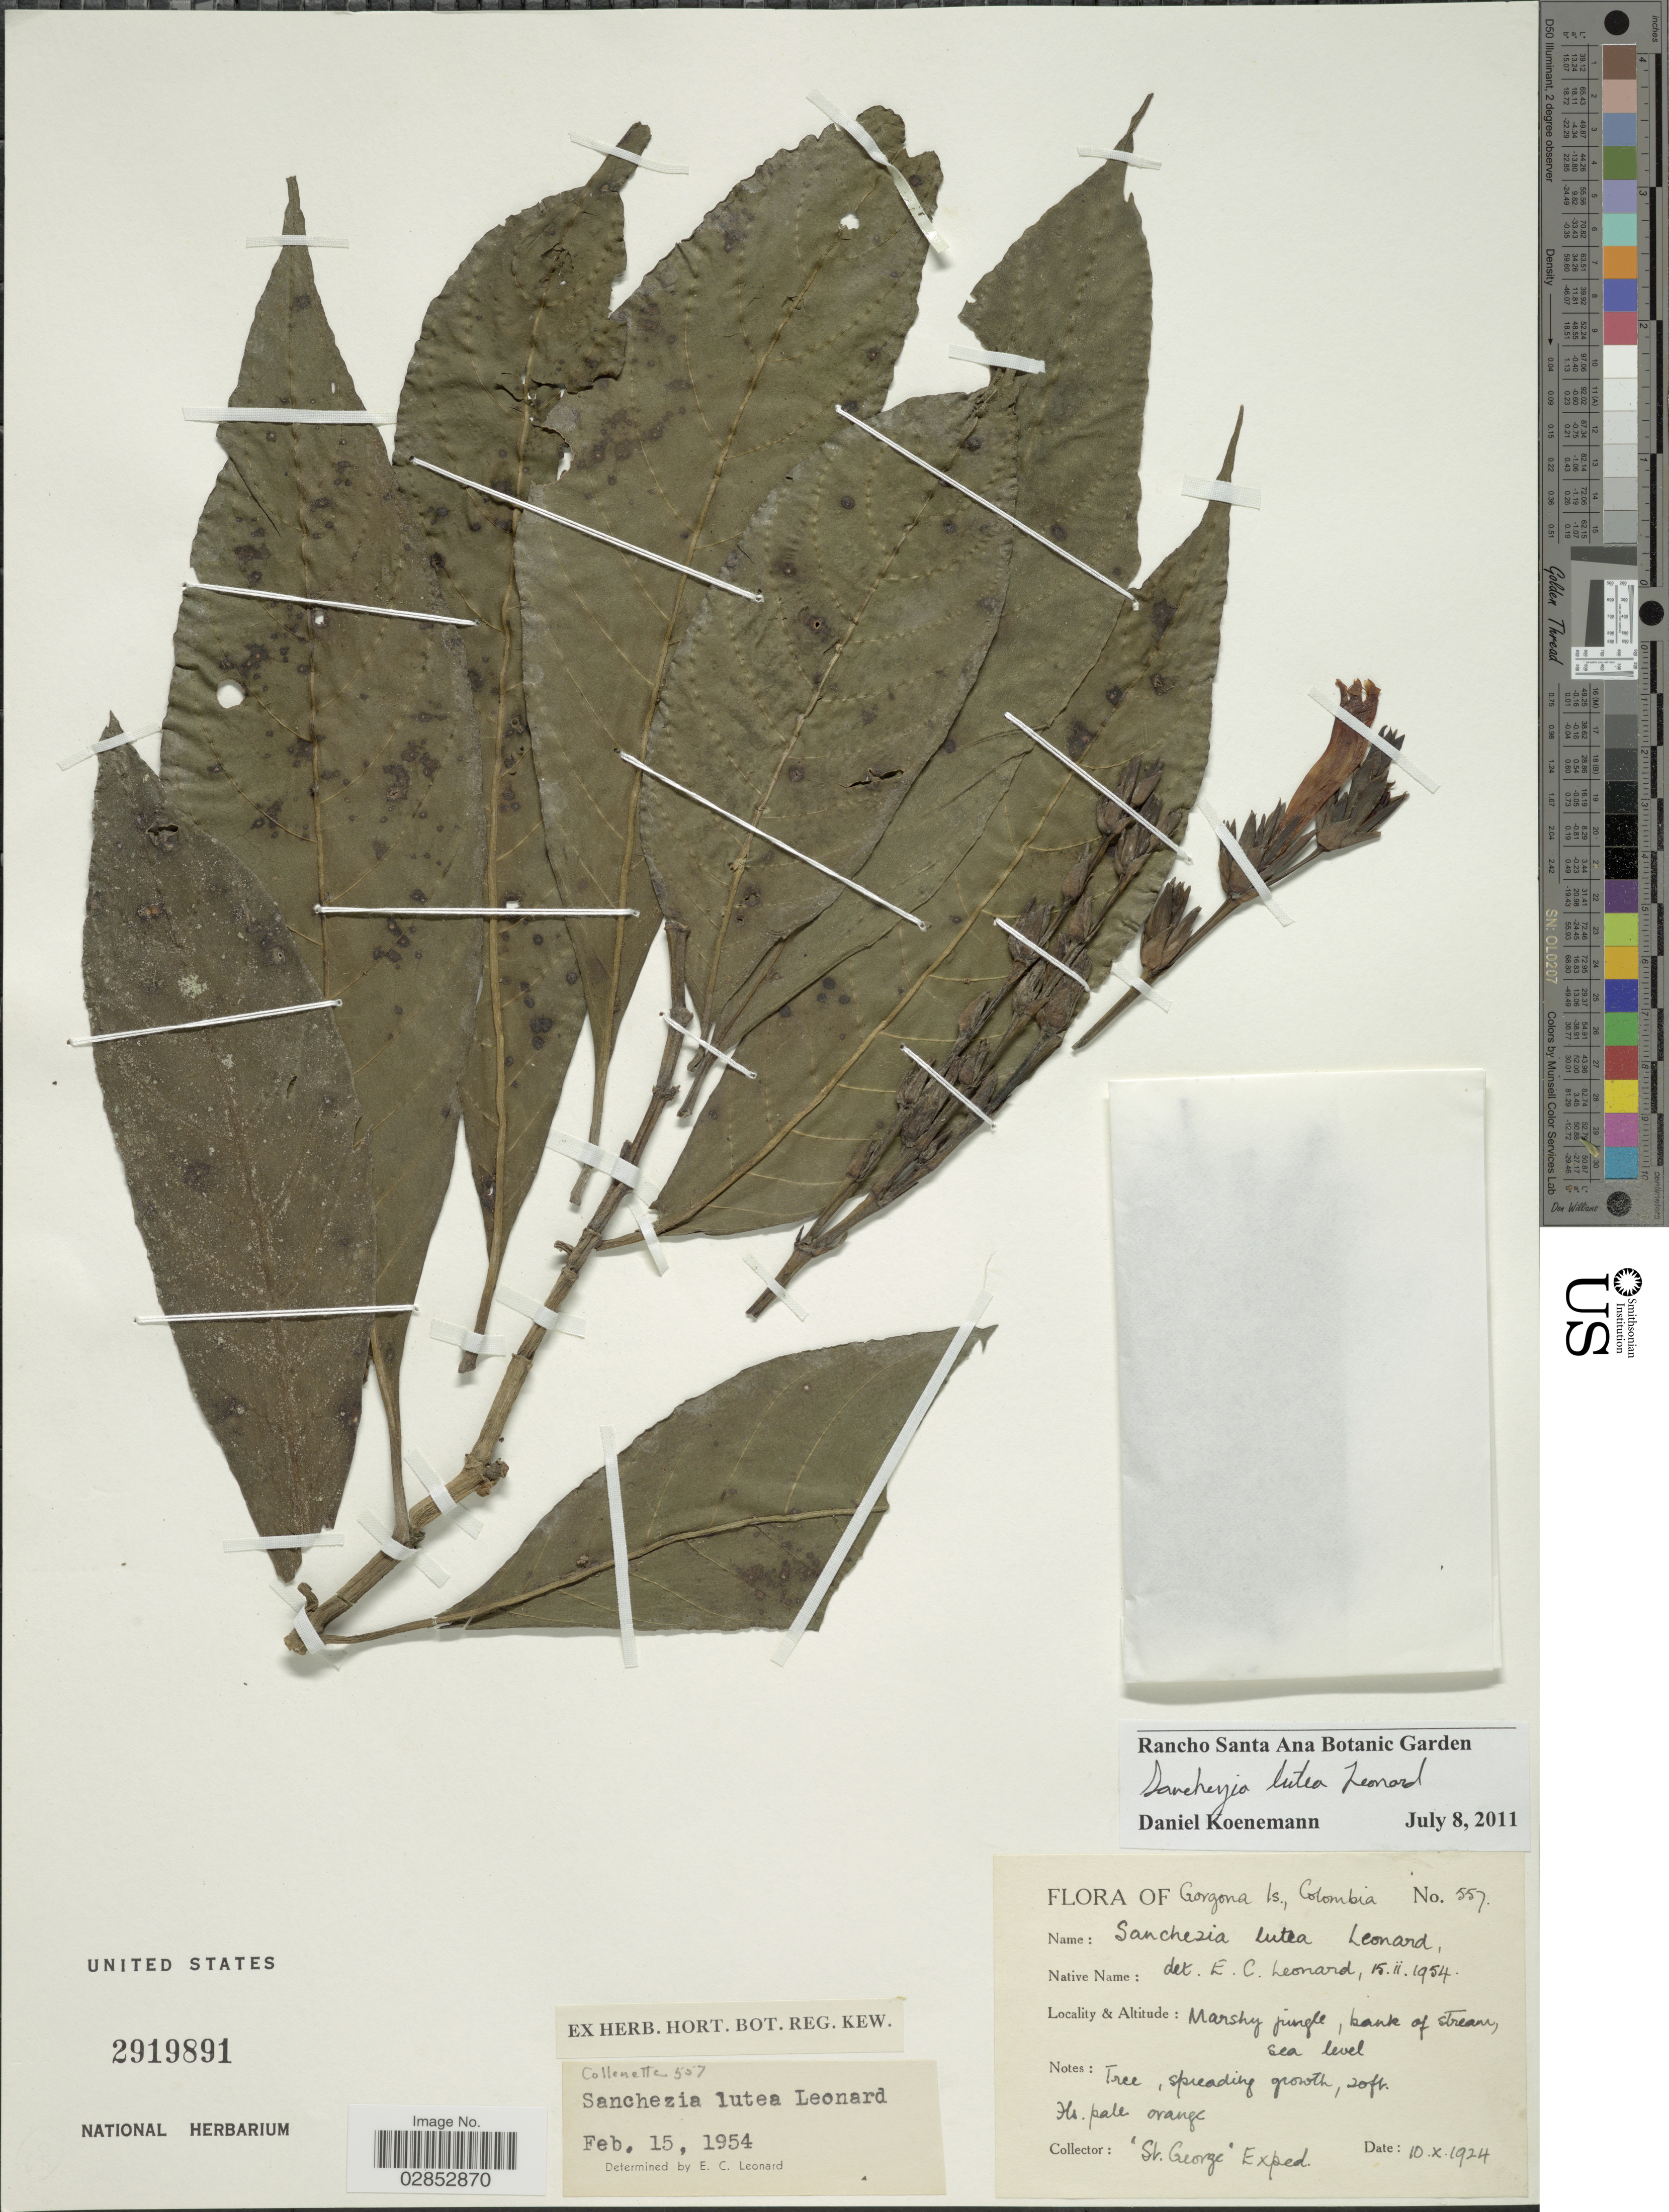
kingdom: Plantae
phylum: Tracheophyta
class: Magnoliopsida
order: Lamiales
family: Acanthaceae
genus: Sanchezia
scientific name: Sanchezia parviflora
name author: Leonard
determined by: Azevedo, Igor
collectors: St. George Exped.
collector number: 557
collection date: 1924-10-10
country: Colombia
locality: Gorgona Is.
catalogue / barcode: US 2919891